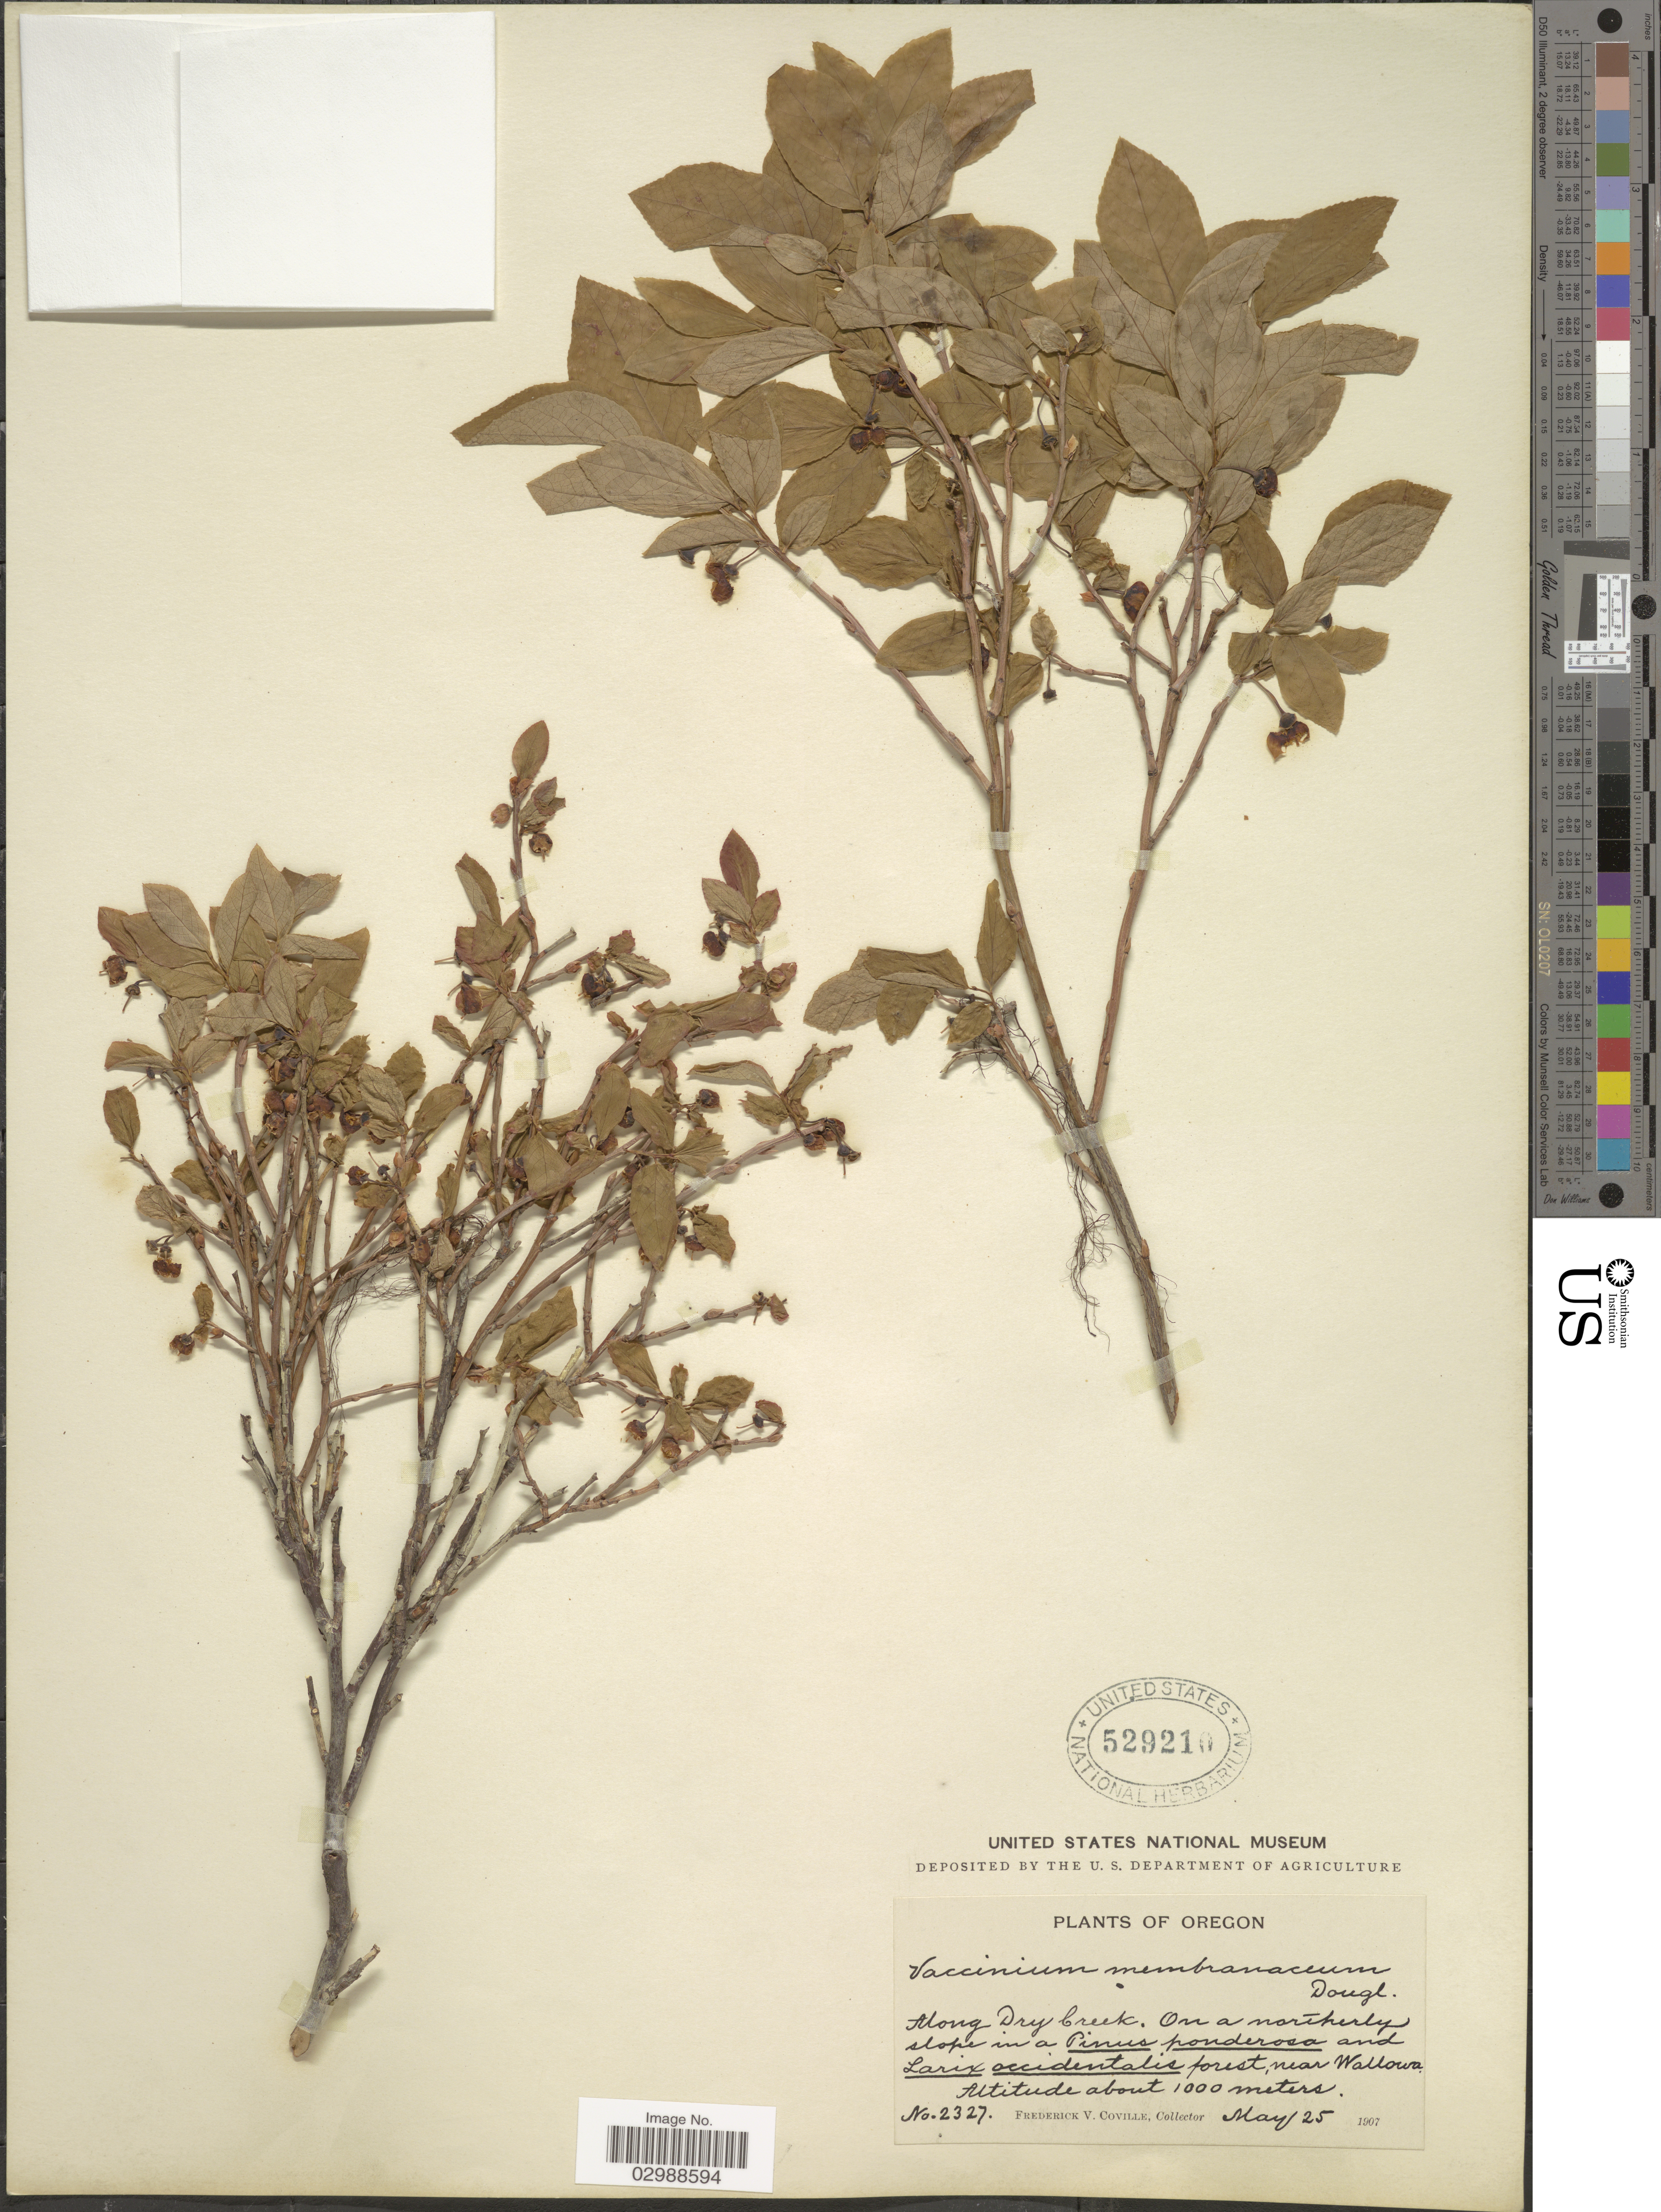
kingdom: Plantae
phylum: Tracheophyta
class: Magnoliopsida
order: Ericales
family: Ericaceae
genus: Vaccinium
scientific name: Vaccinium membranaceum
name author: Douglas ex Torr.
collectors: F. V. Coville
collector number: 2327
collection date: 1907-05-25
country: United States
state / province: Oregon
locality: Along Dry Creek, On a northerly slope, near Wallowa.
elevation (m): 1000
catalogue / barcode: US 529210